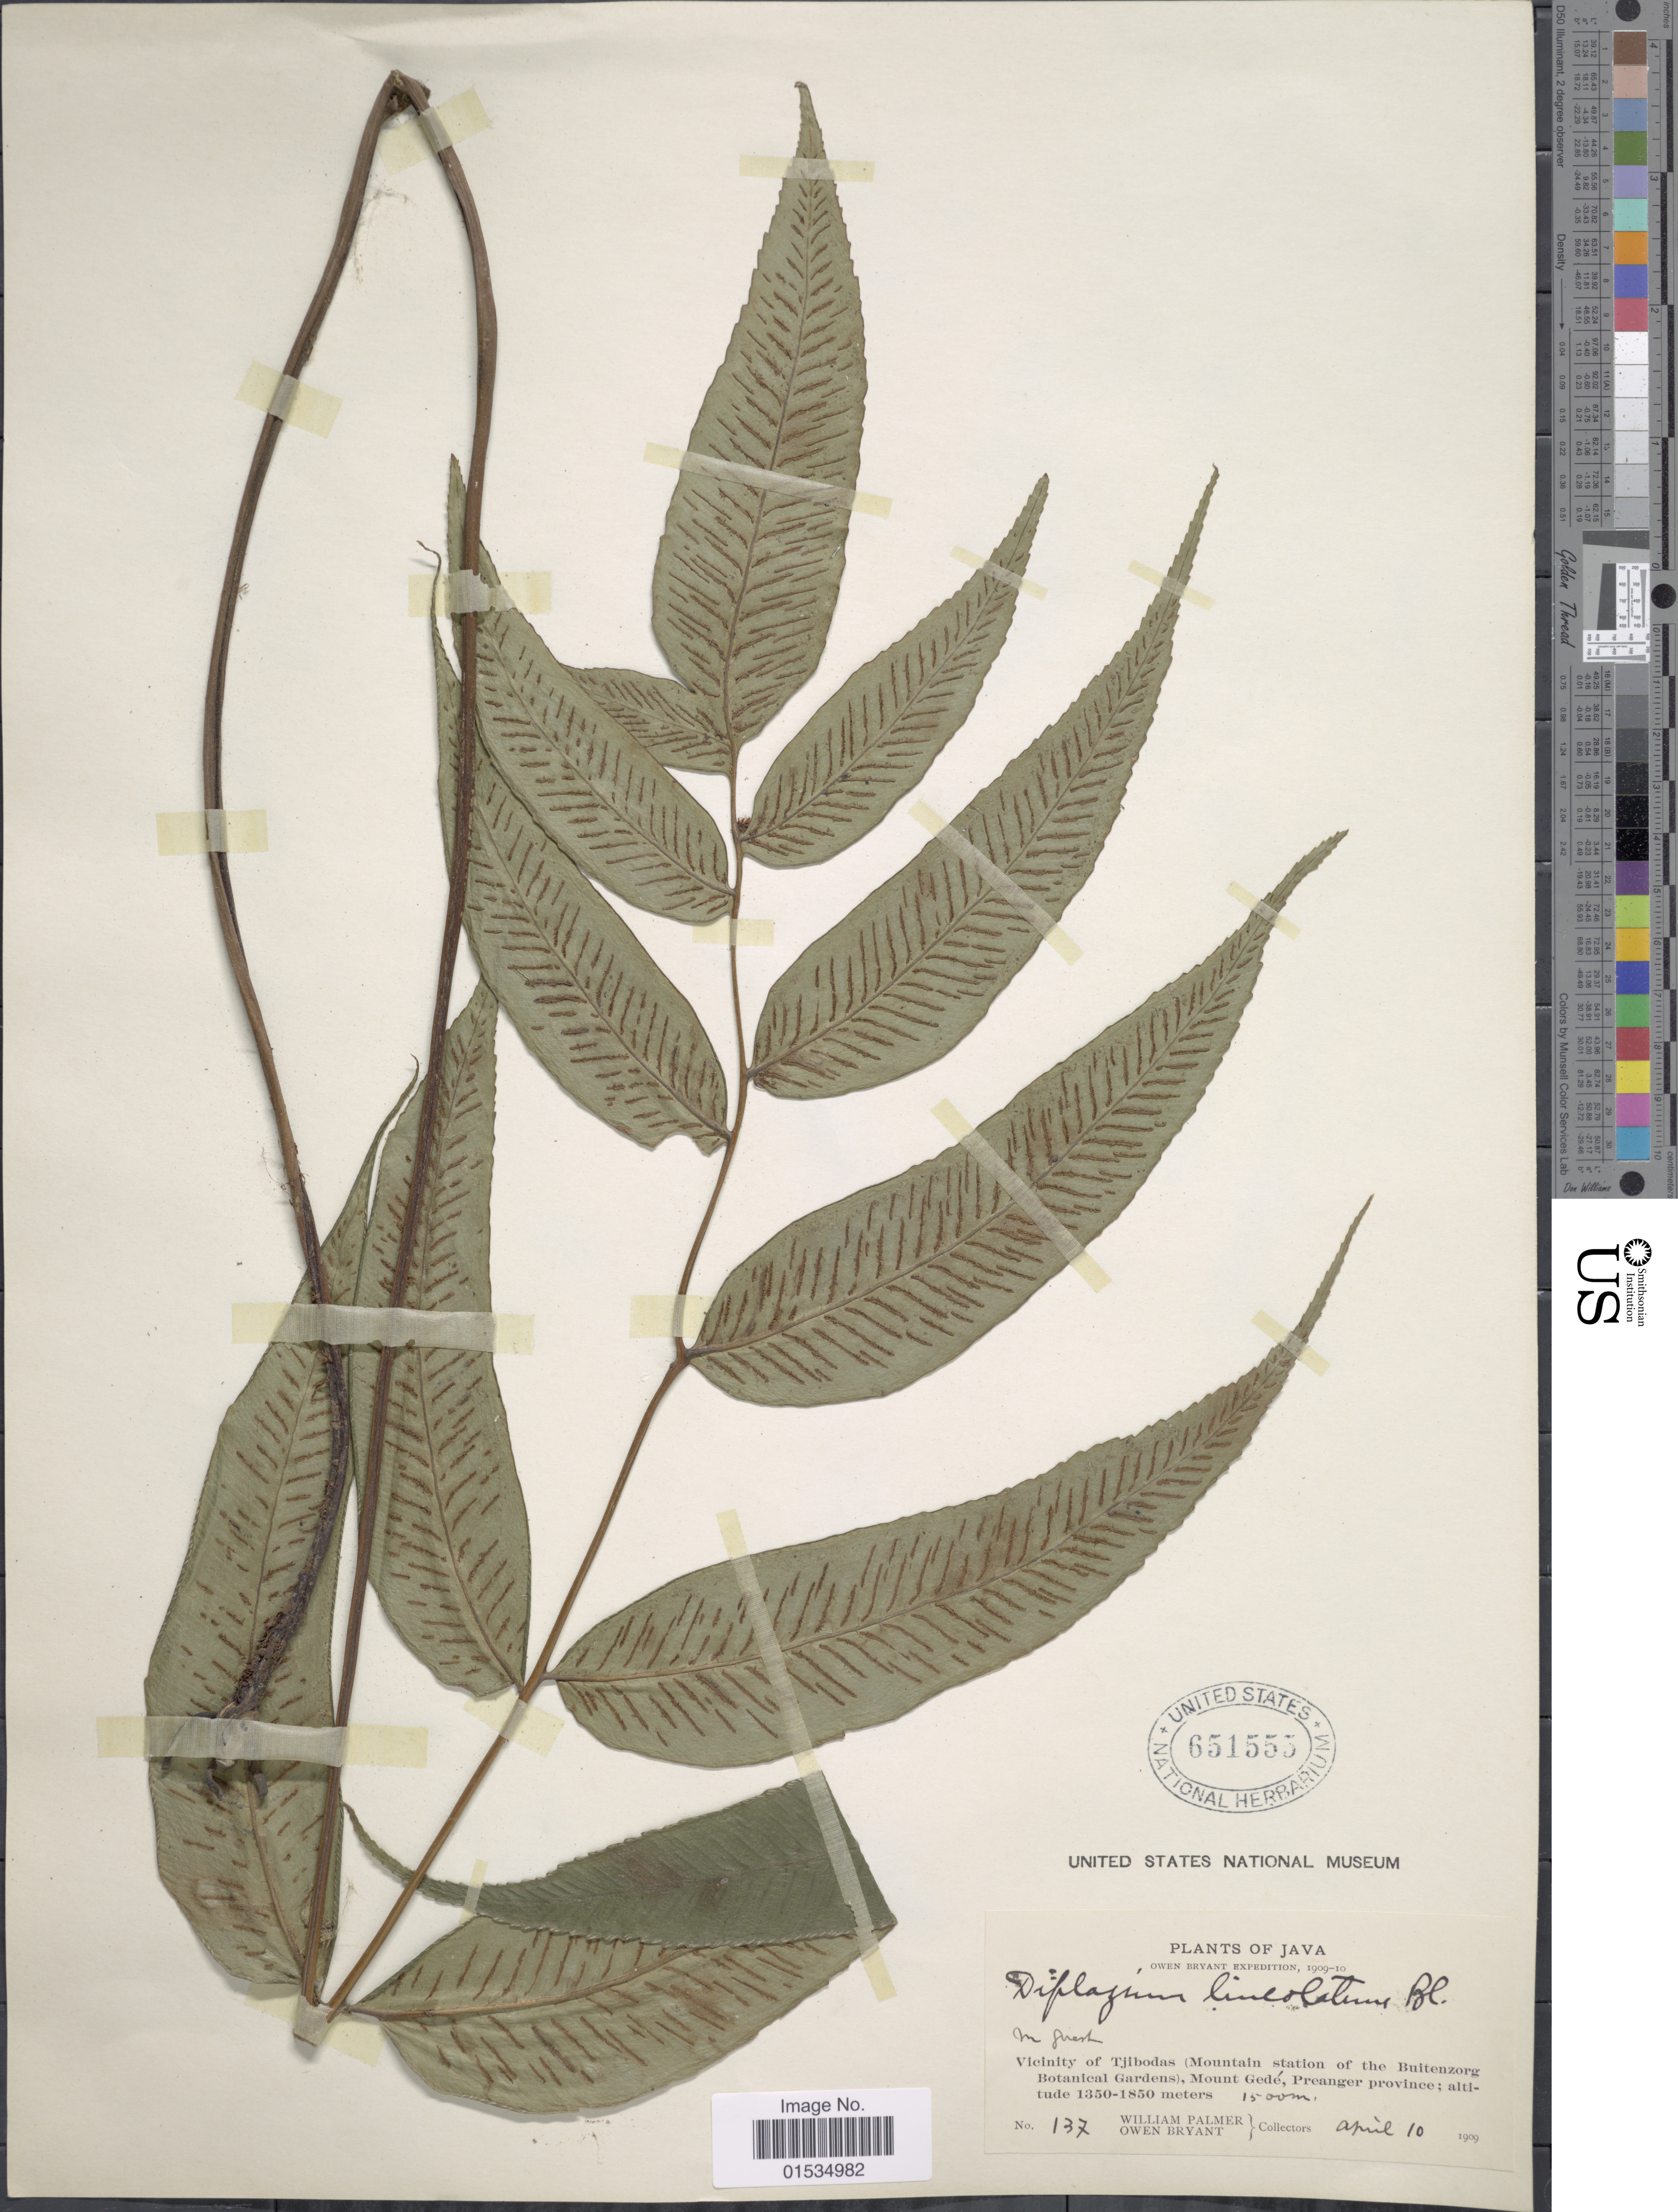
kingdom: Plantae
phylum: Tracheophyta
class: Polypodiopsida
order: Polypodiales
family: Athyriaceae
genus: Diplazium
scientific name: Diplazium fraxinifolium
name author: C. Presl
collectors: W. Palmer & O. Bryant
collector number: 137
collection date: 1909-04-10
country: Indonesia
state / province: Java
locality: Vicinity of Tjibodas (Mountain station of the Buitenzorg Botanical Gardens), Mount Gedé, Preanger province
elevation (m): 1500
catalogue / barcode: US 651555